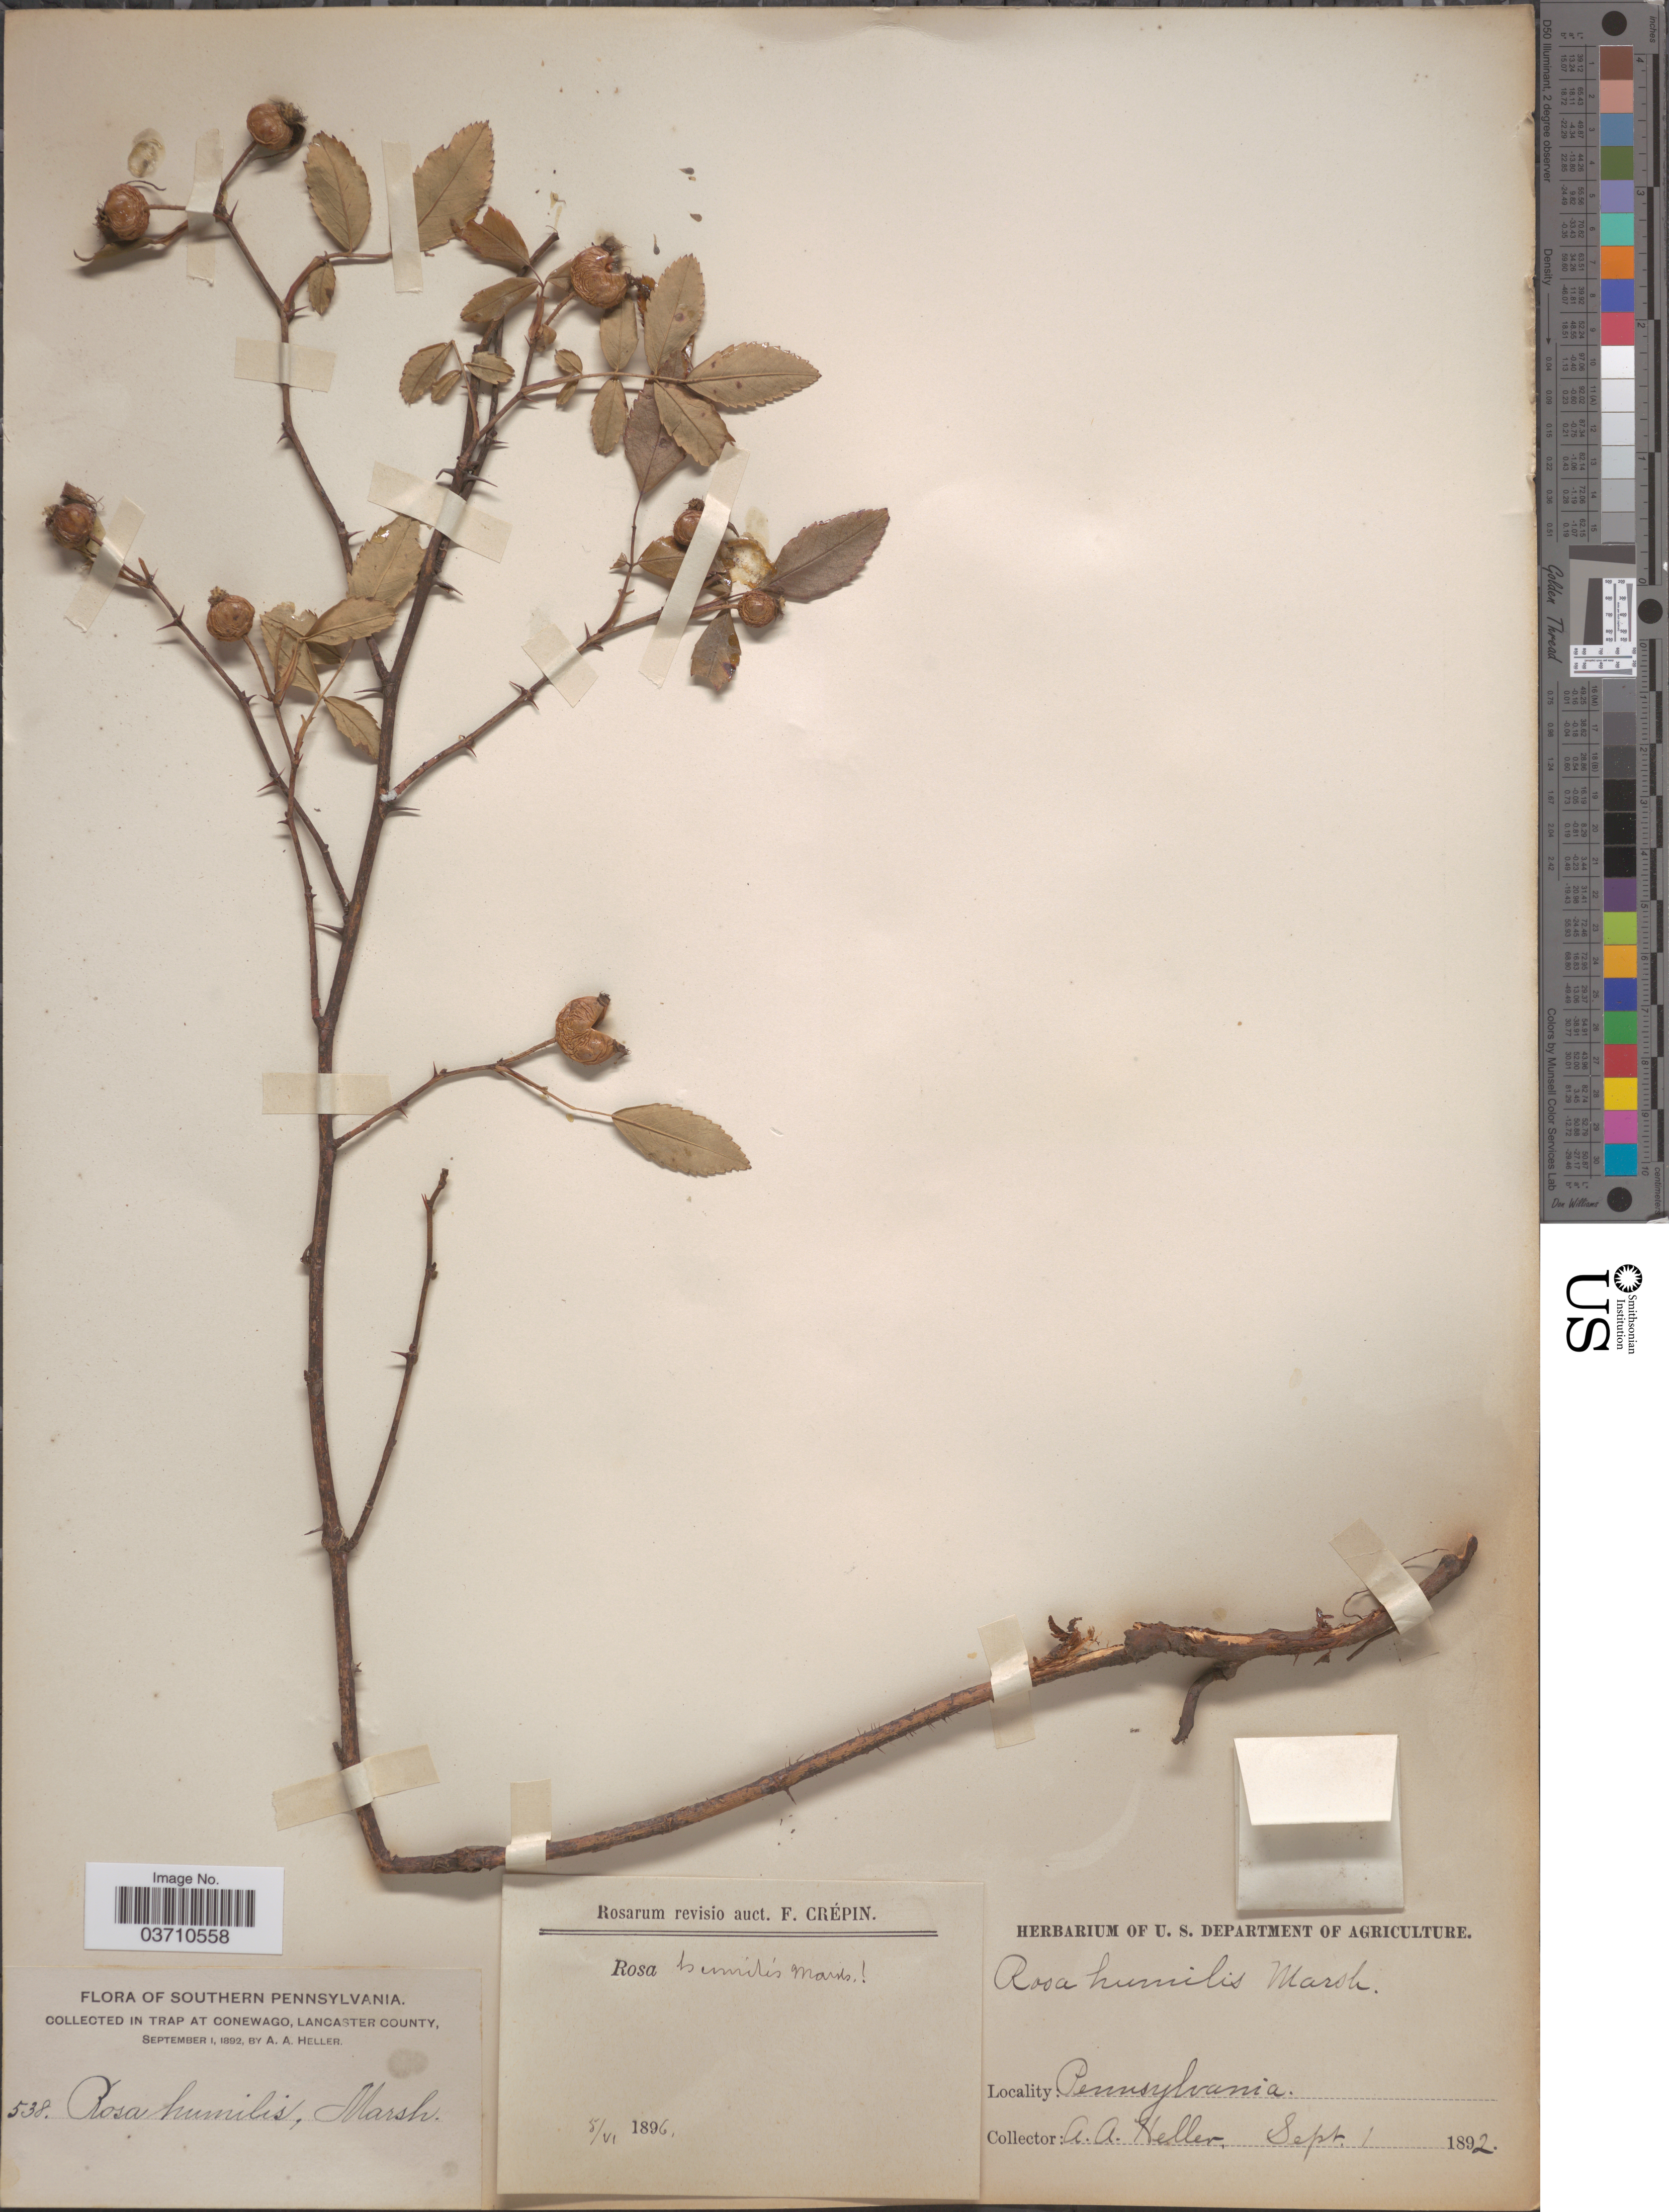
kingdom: Plantae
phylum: Tracheophyta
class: Magnoliopsida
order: Rosales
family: Rosaceae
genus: Rosa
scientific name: Rosa humilis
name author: Marshall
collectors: A. A. Heller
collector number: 538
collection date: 1892-09-01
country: United States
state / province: Pennsylvania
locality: Southern Pennsylvania. Trap at Conewago, Lancaster County.